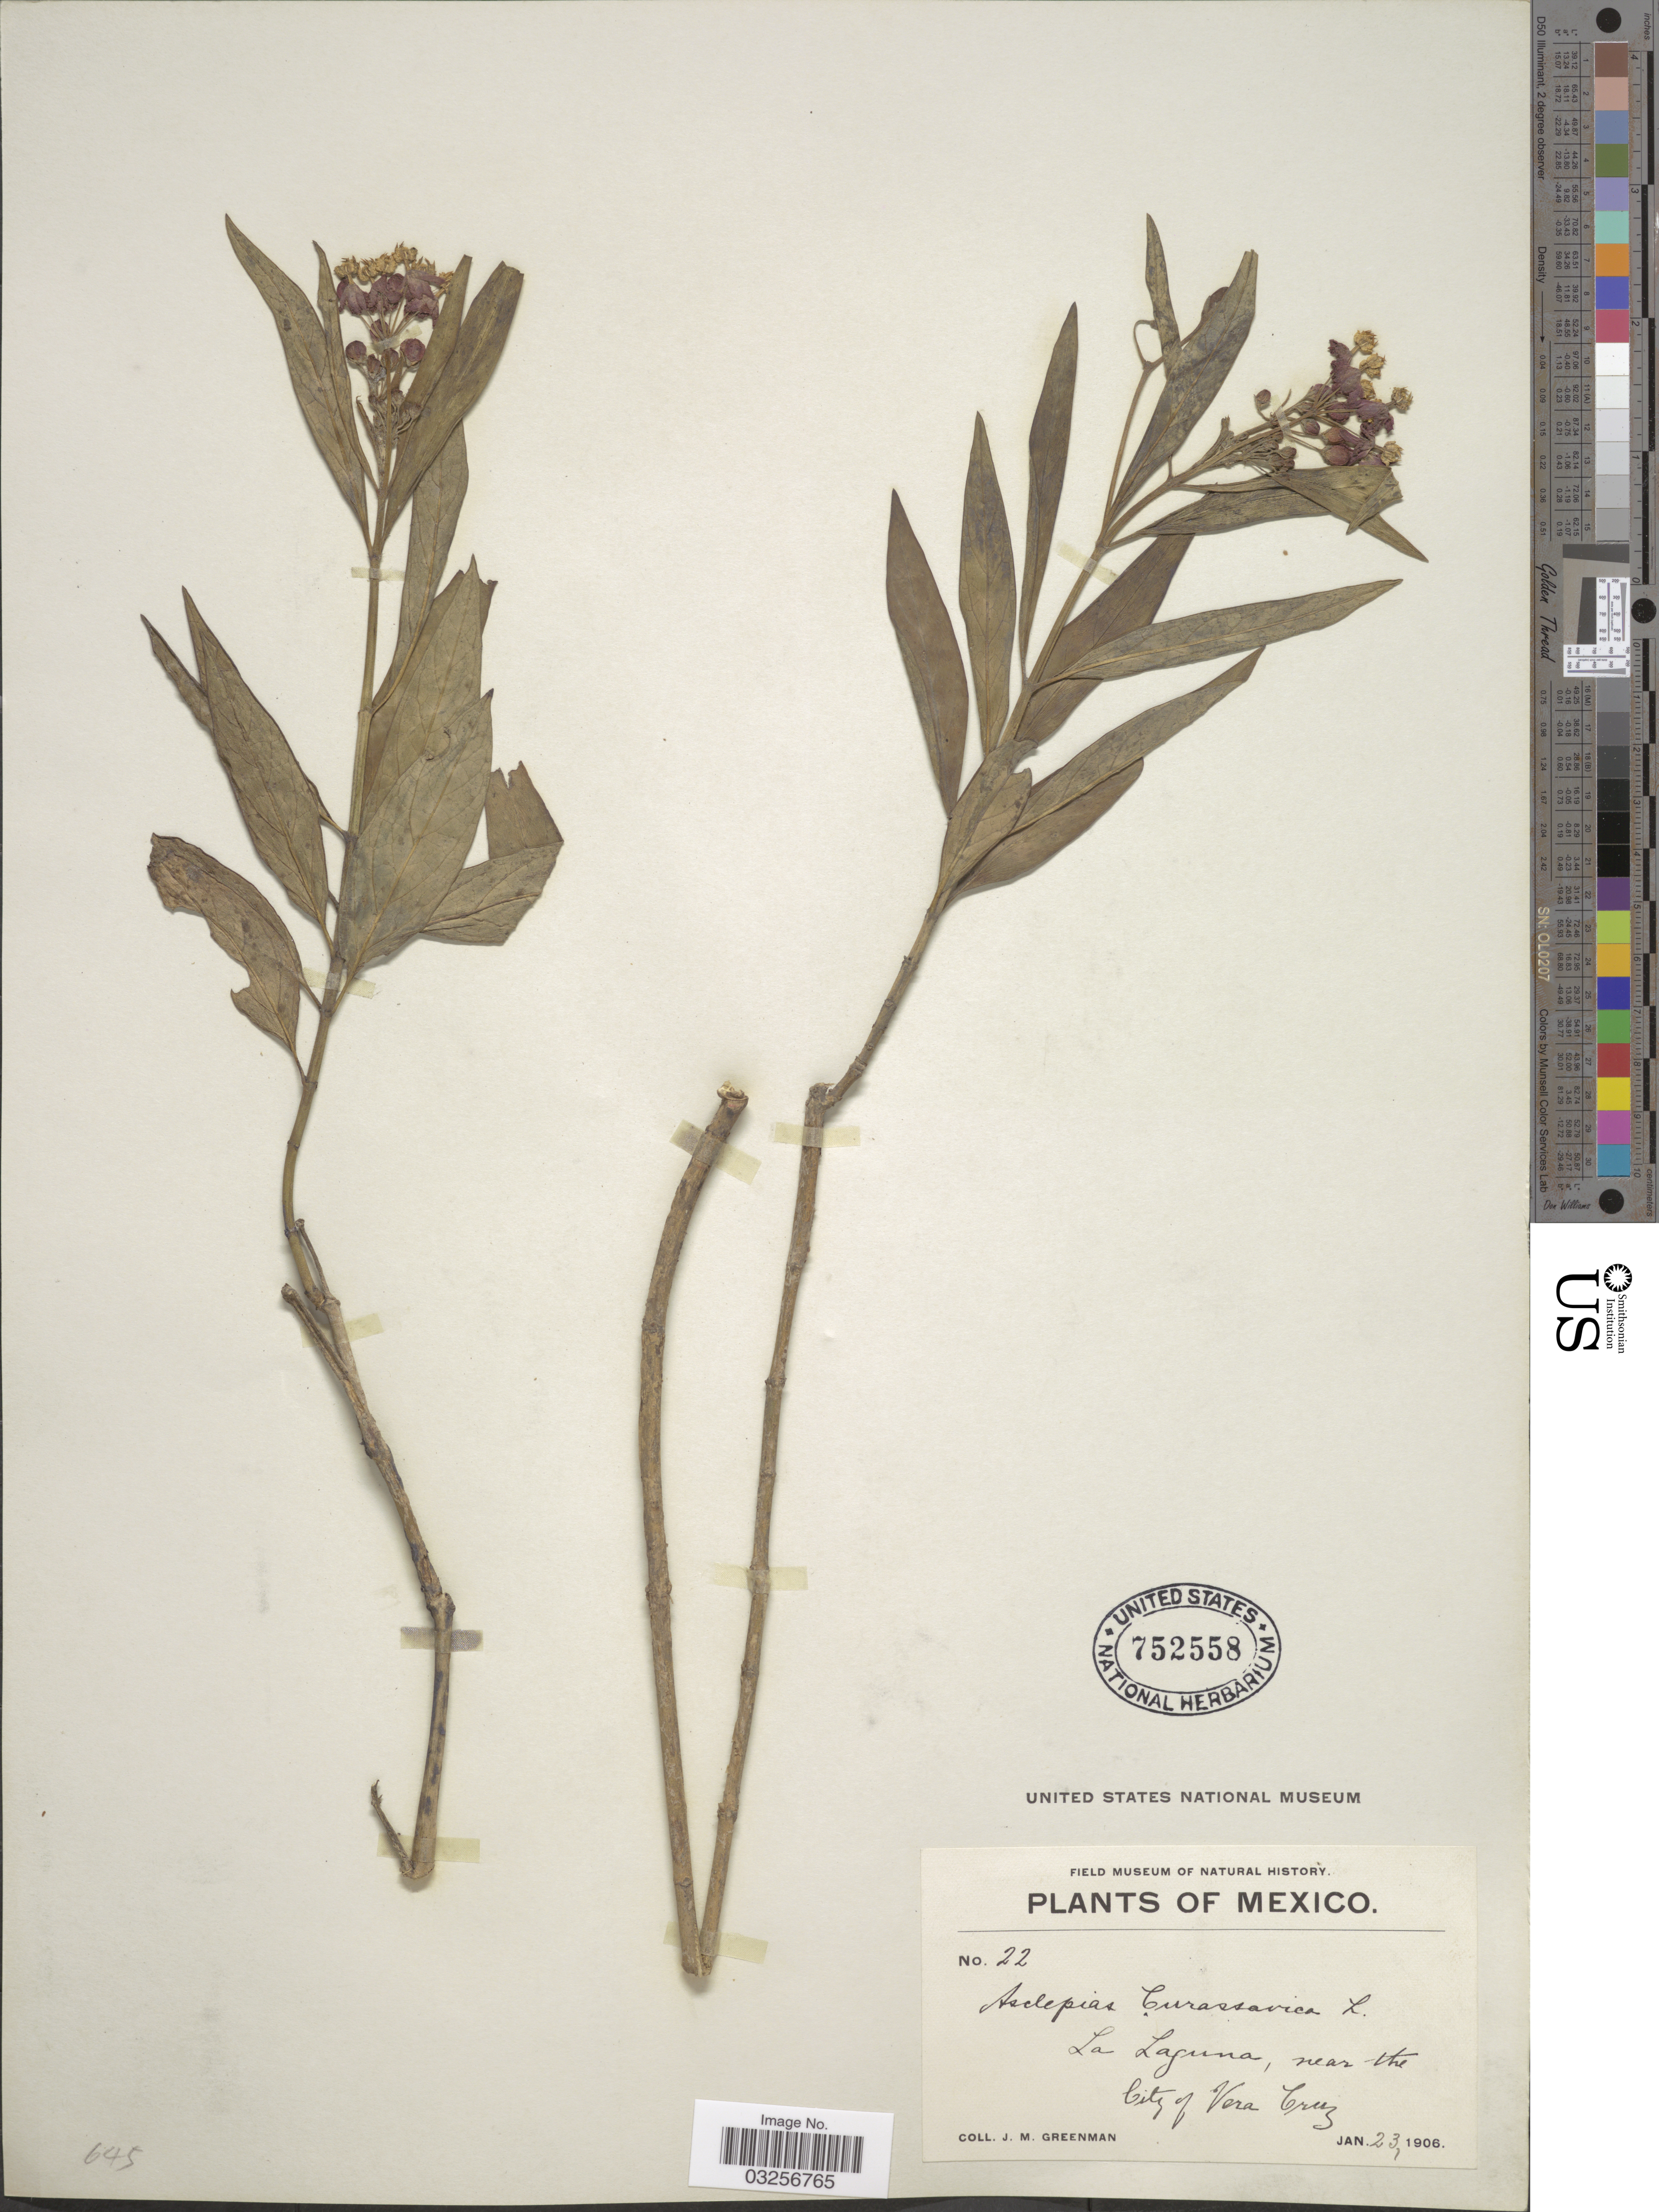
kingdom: Plantae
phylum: Tracheophyta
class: Magnoliopsida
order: Gentianales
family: Apocynaceae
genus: Asclepias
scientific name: Asclepias curassavica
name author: L.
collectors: J. M. Greenman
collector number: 22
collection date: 1906-01-23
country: Mexico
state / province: Veracruz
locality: La Laguna, near the City of Vera Cruz.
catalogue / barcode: US 752558